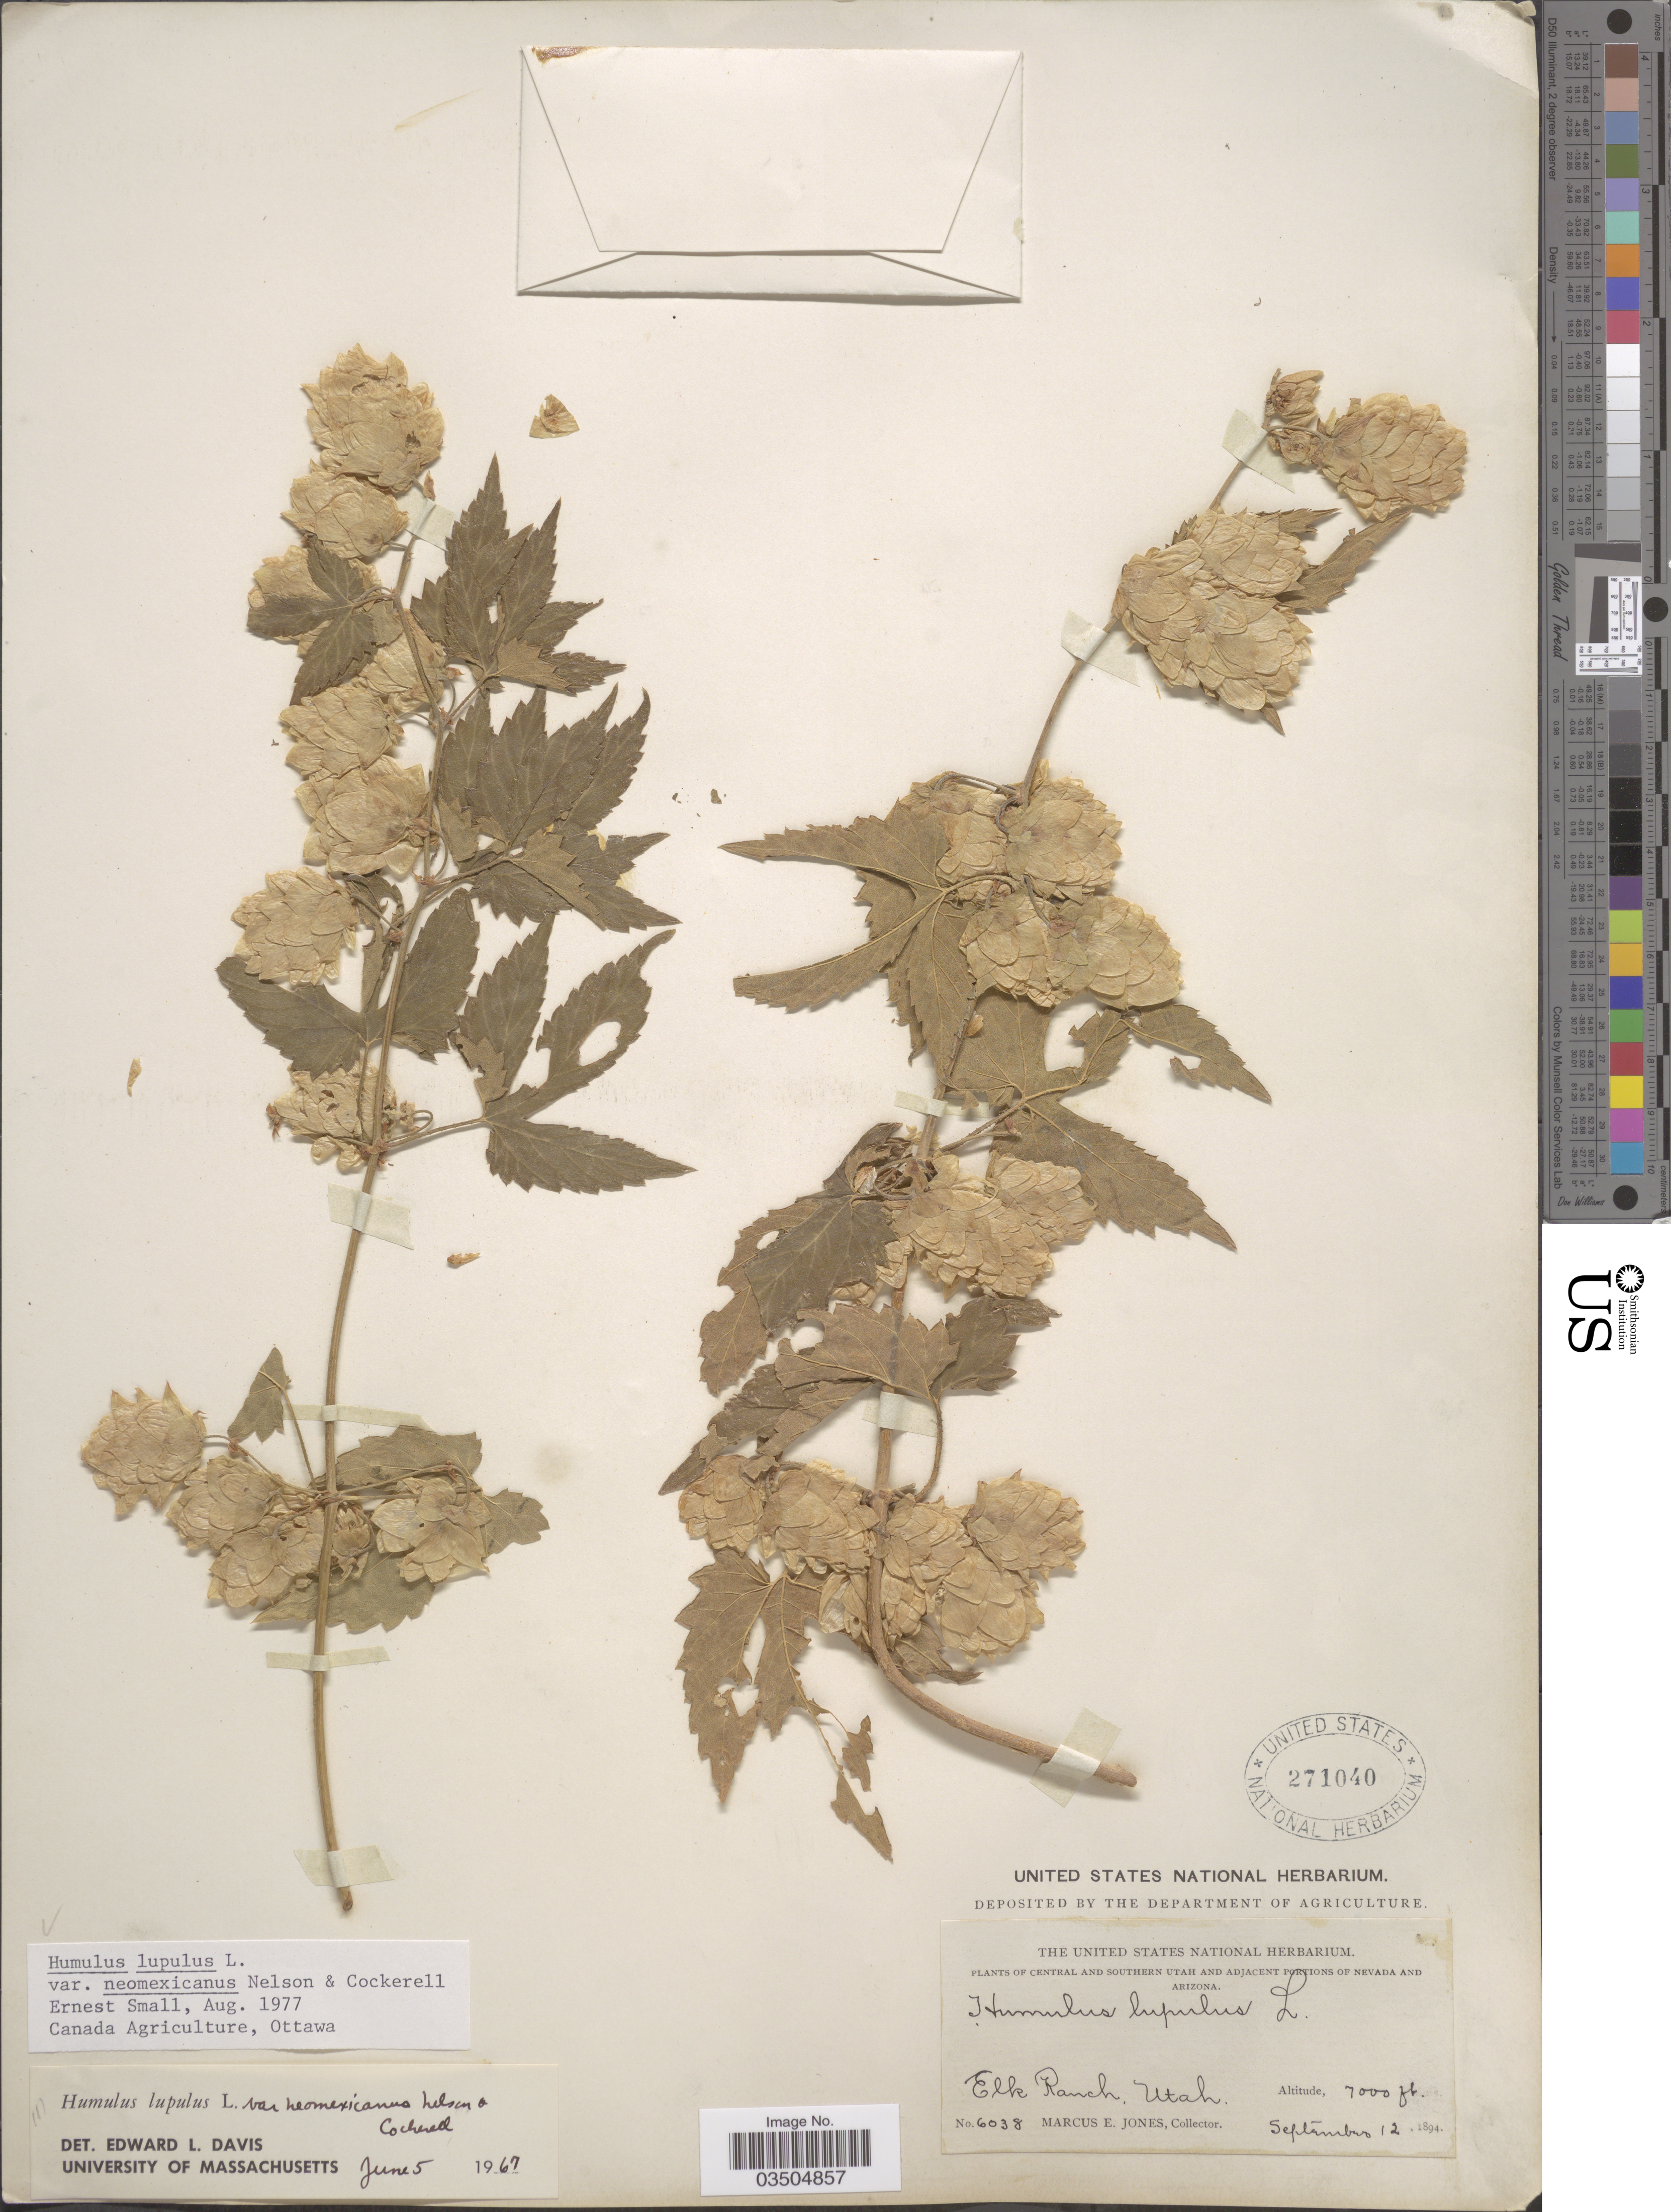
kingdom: Plantae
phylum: Tracheophyta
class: Magnoliopsida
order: Rosales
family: Cannabaceae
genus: Humulus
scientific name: Humulus neomexicanus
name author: (A. Nelson & Cockerell) Rydb.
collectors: M. E. Jones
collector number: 6038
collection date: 1894-09-12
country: United States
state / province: Utah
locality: Central and Southern Utah. Elk Ranch.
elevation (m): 2134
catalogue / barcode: US 271040